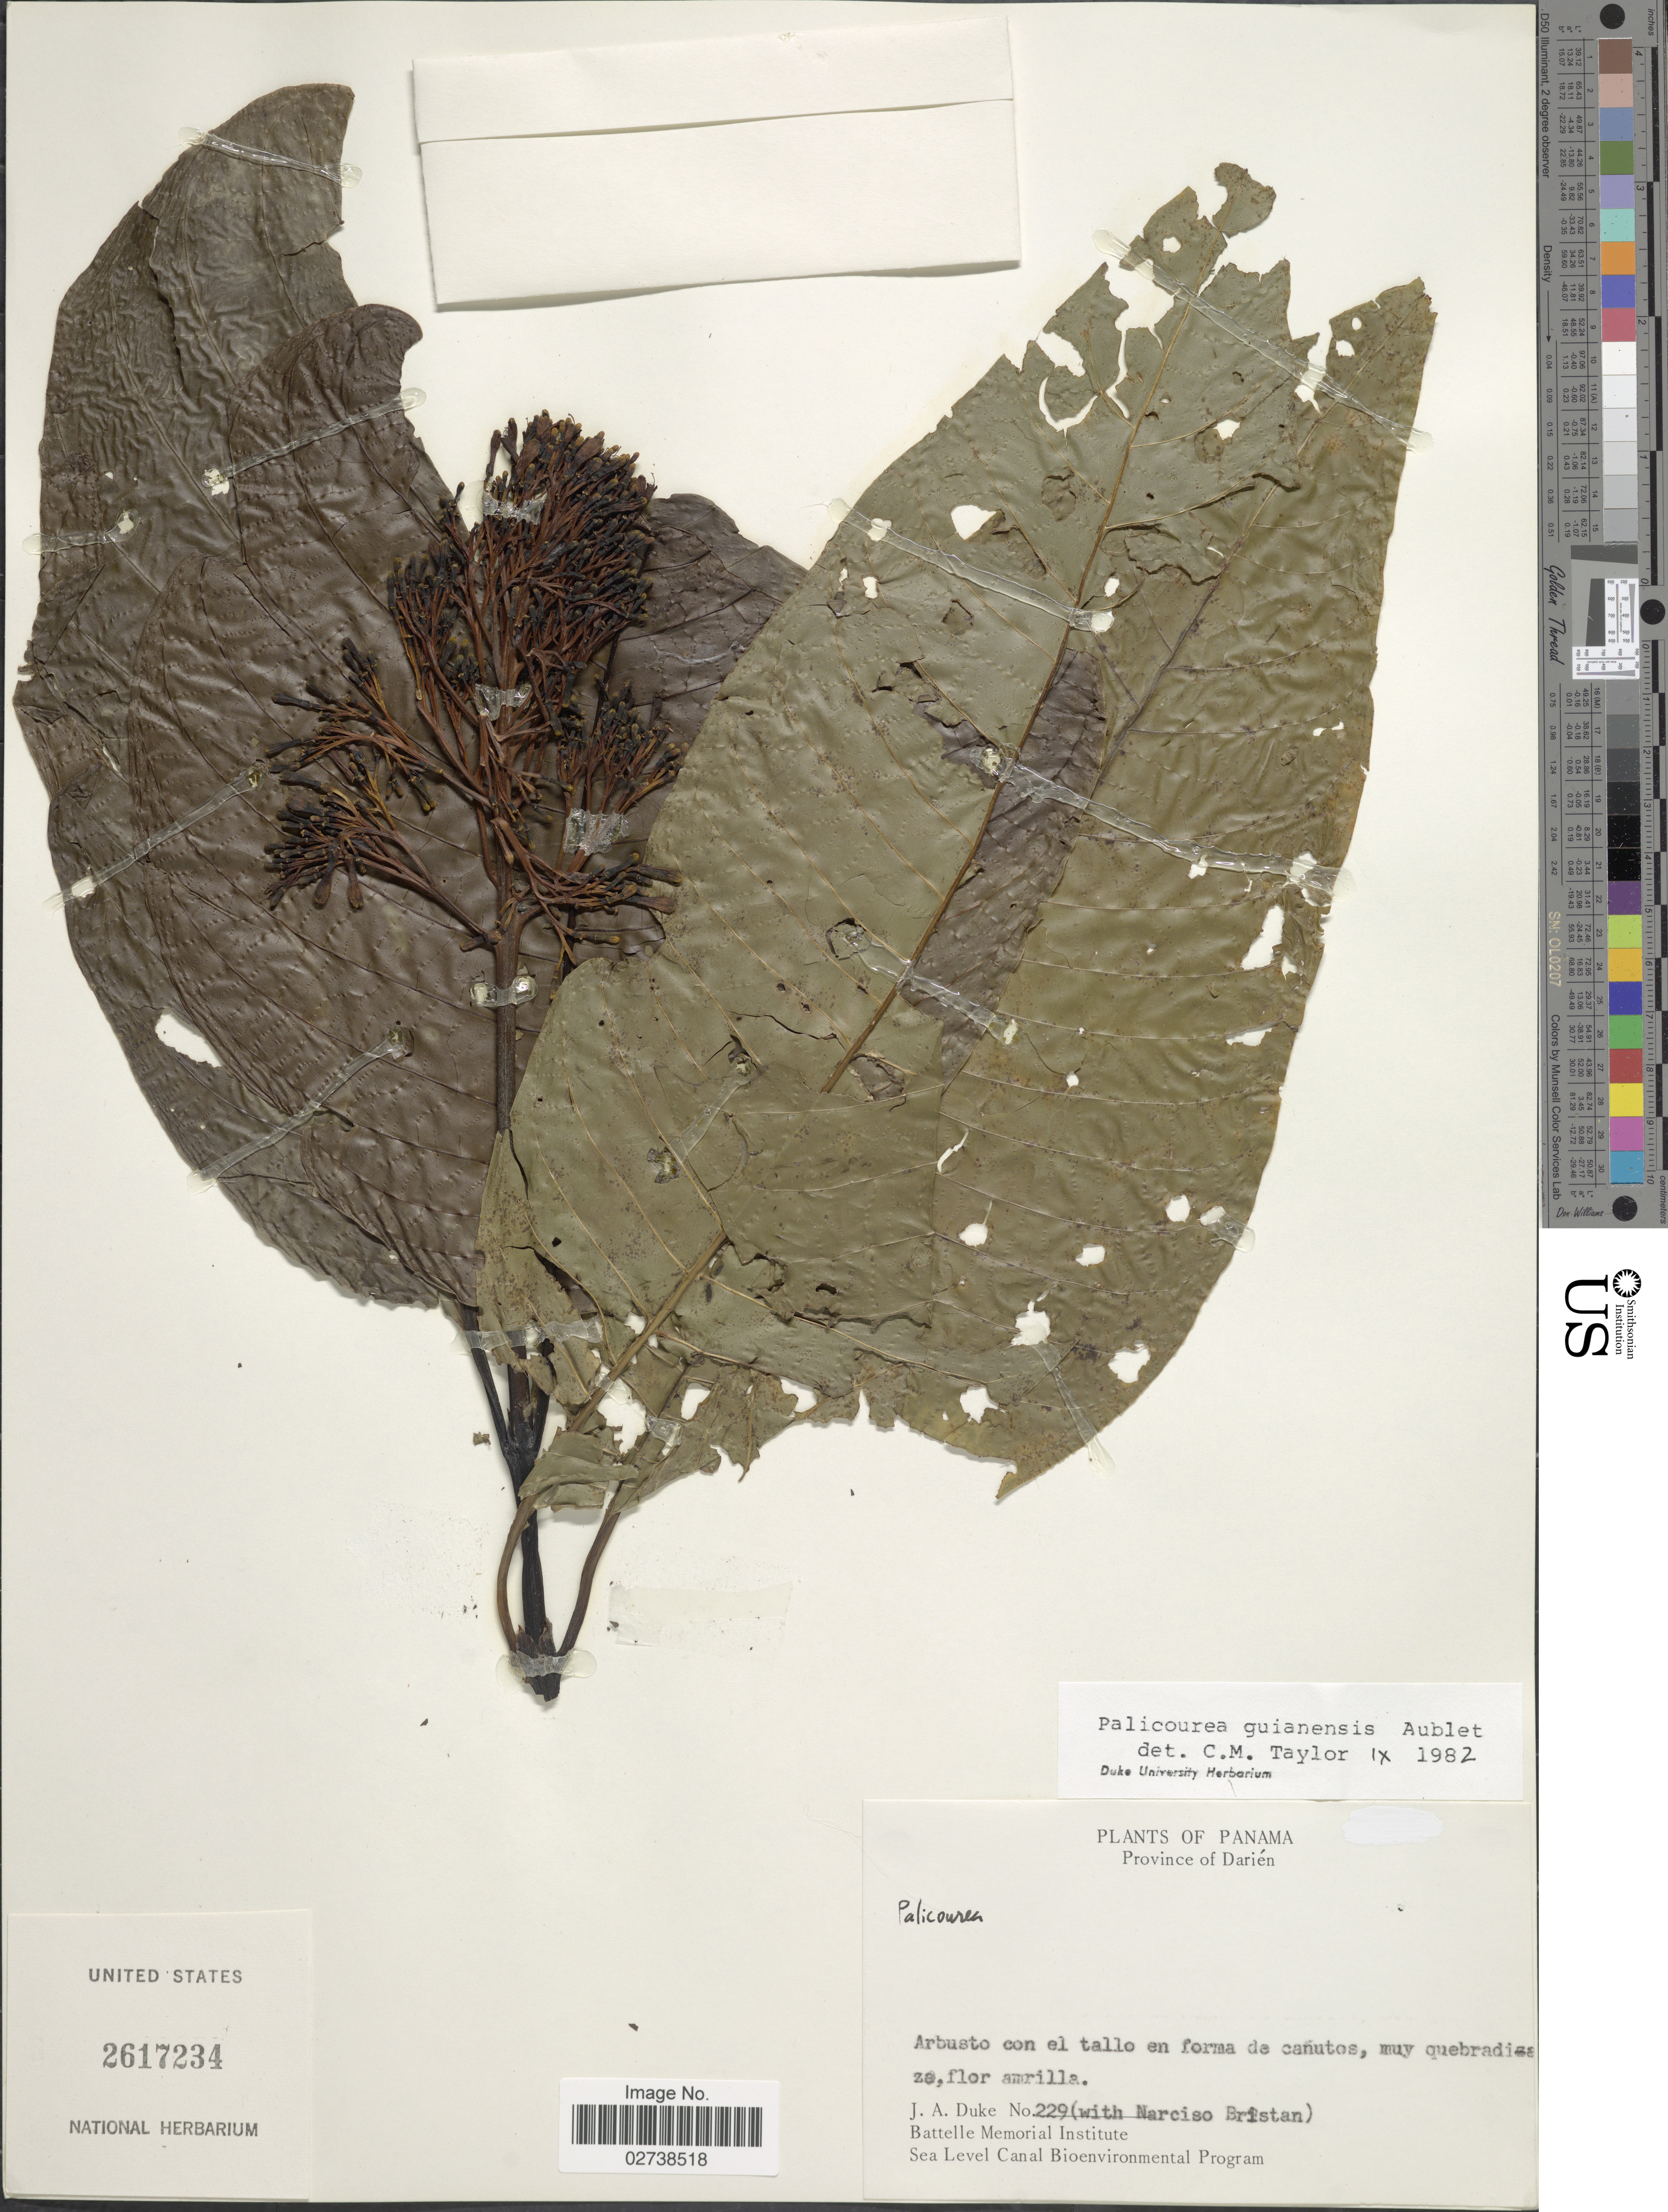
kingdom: Plantae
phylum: Tracheophyta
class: Magnoliopsida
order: Gentianales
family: Rubiaceae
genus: Palicourea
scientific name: Palicourea guianensis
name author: Aubl.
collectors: J. A. Duke & N. Bristan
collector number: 229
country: Panama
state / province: Darién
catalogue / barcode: US 2617234